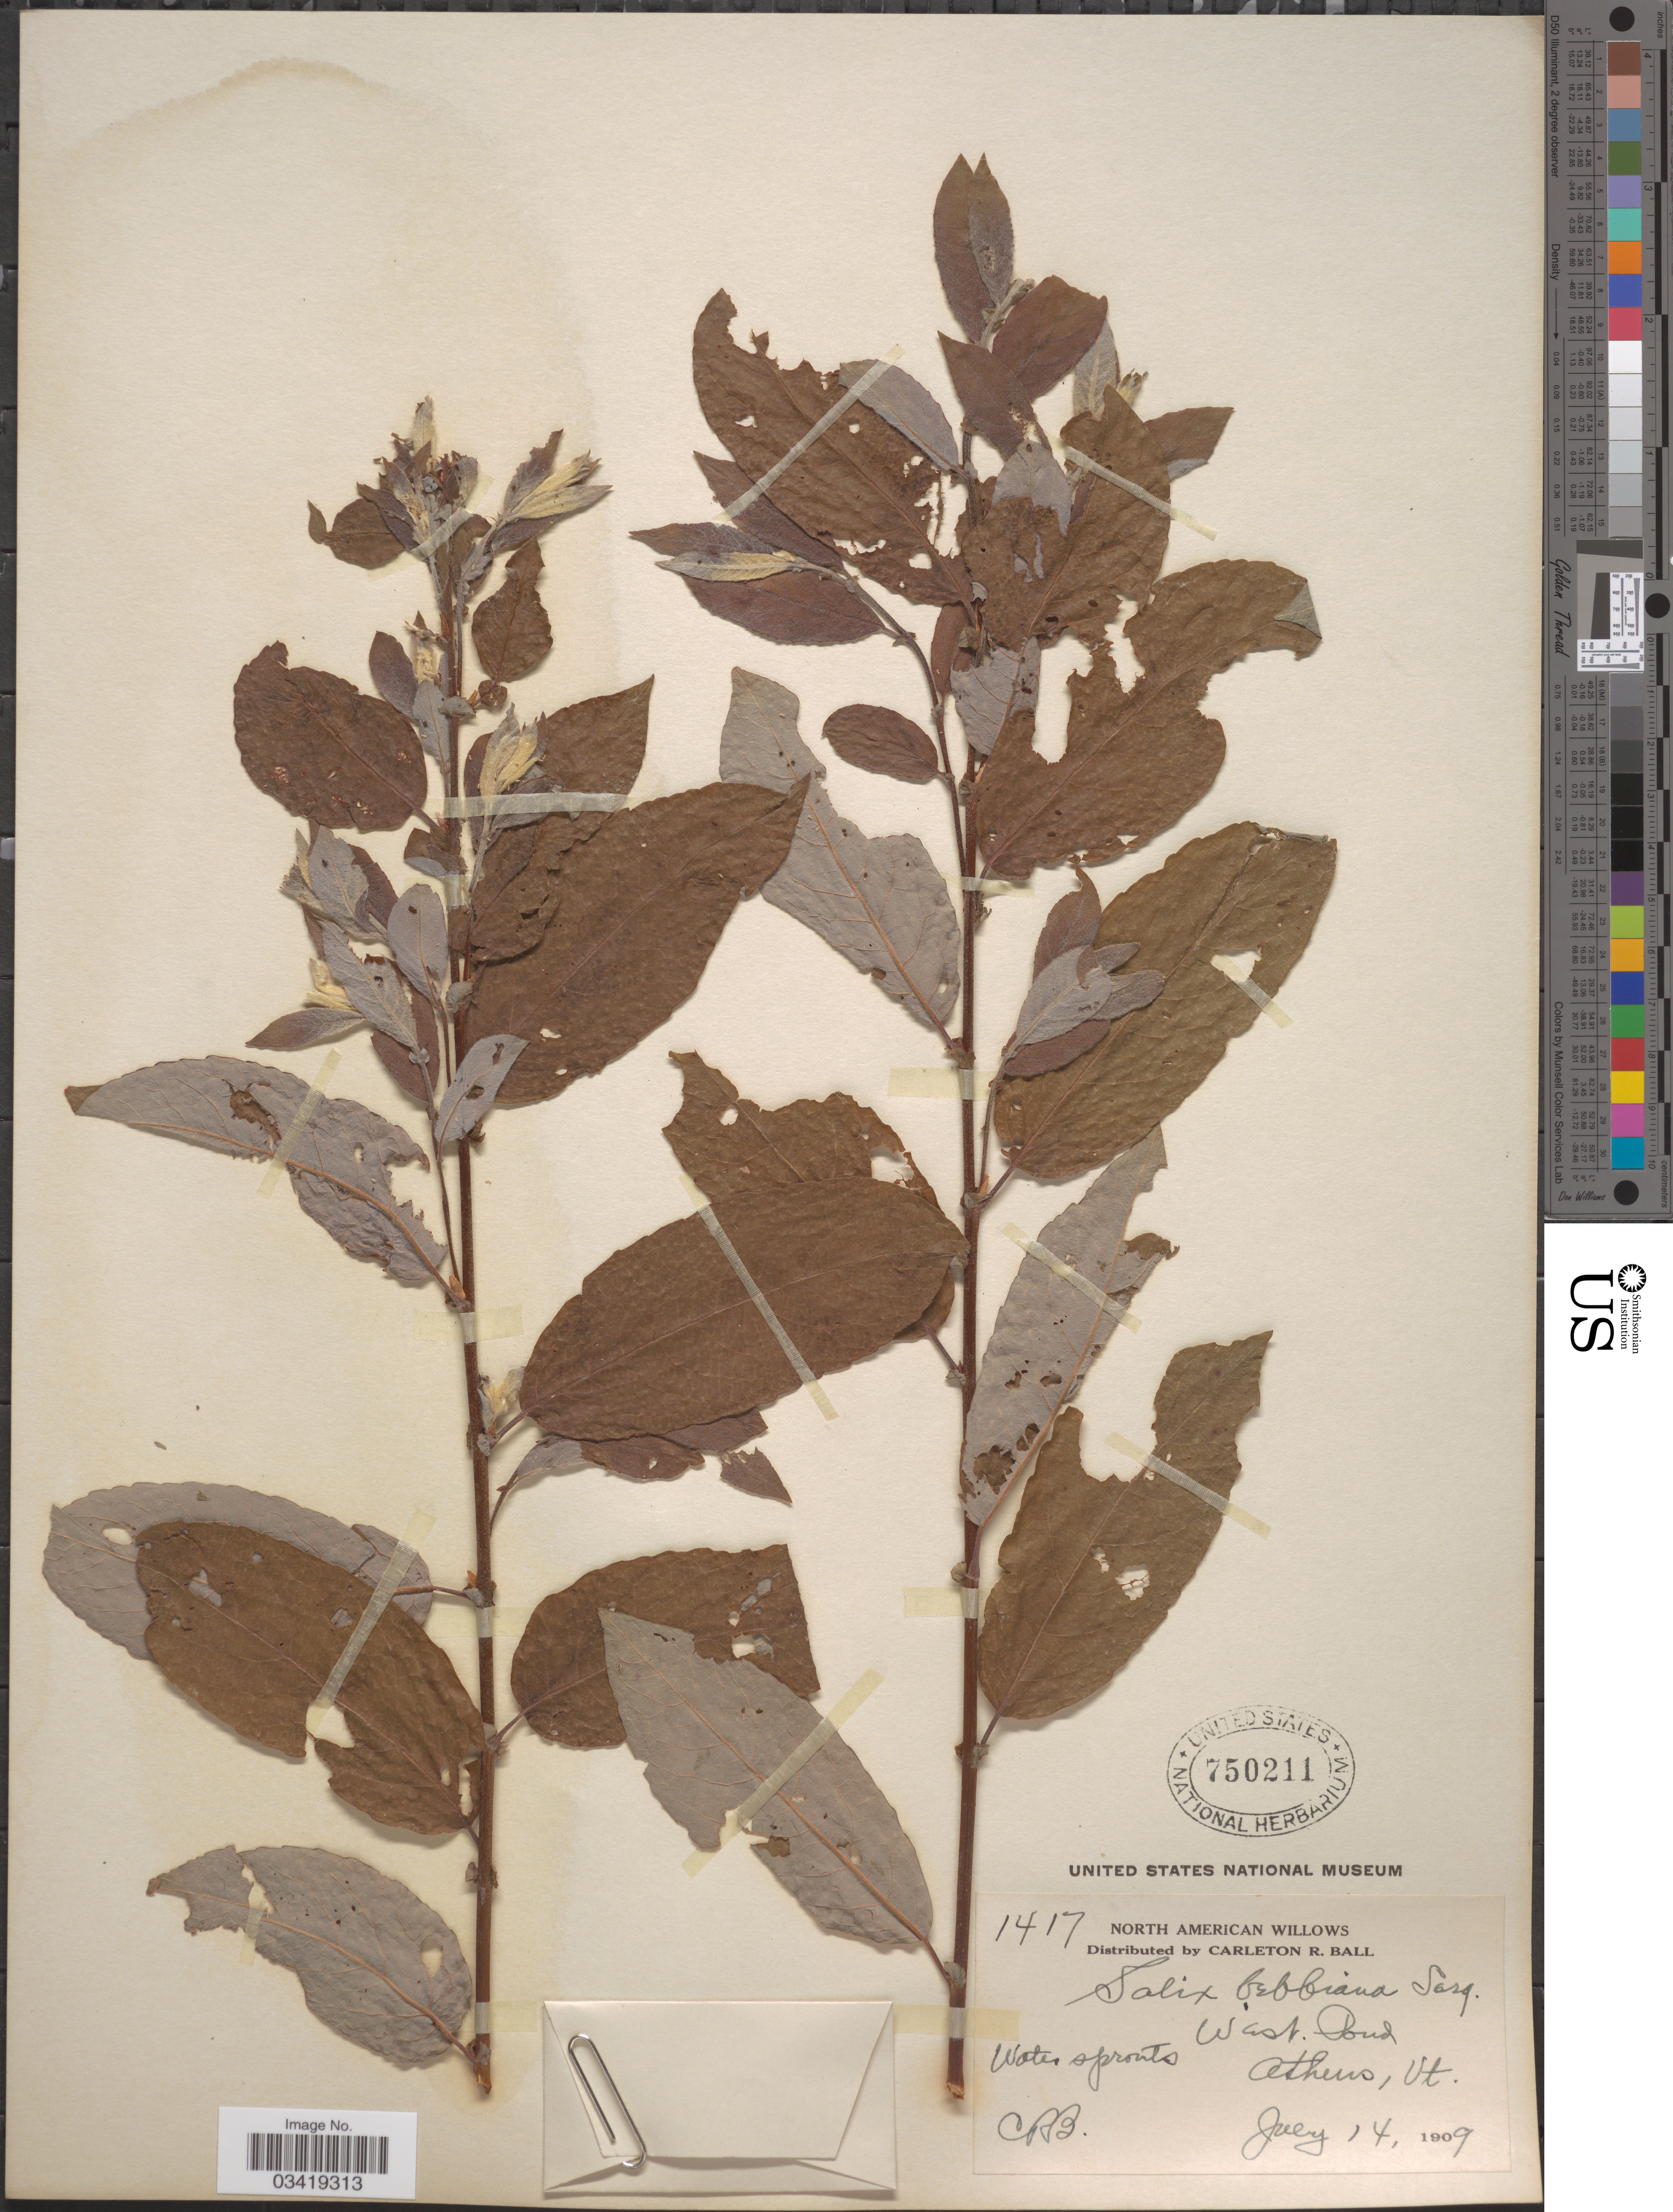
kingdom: Plantae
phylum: Tracheophyta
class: Magnoliopsida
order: Malpighiales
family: Salicaceae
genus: Salix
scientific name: Salix bebbiana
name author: Sarg.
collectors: C. R. Ball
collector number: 1417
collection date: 1909-07-14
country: United States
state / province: Vermont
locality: West Pond. Athens.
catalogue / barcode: US 750211